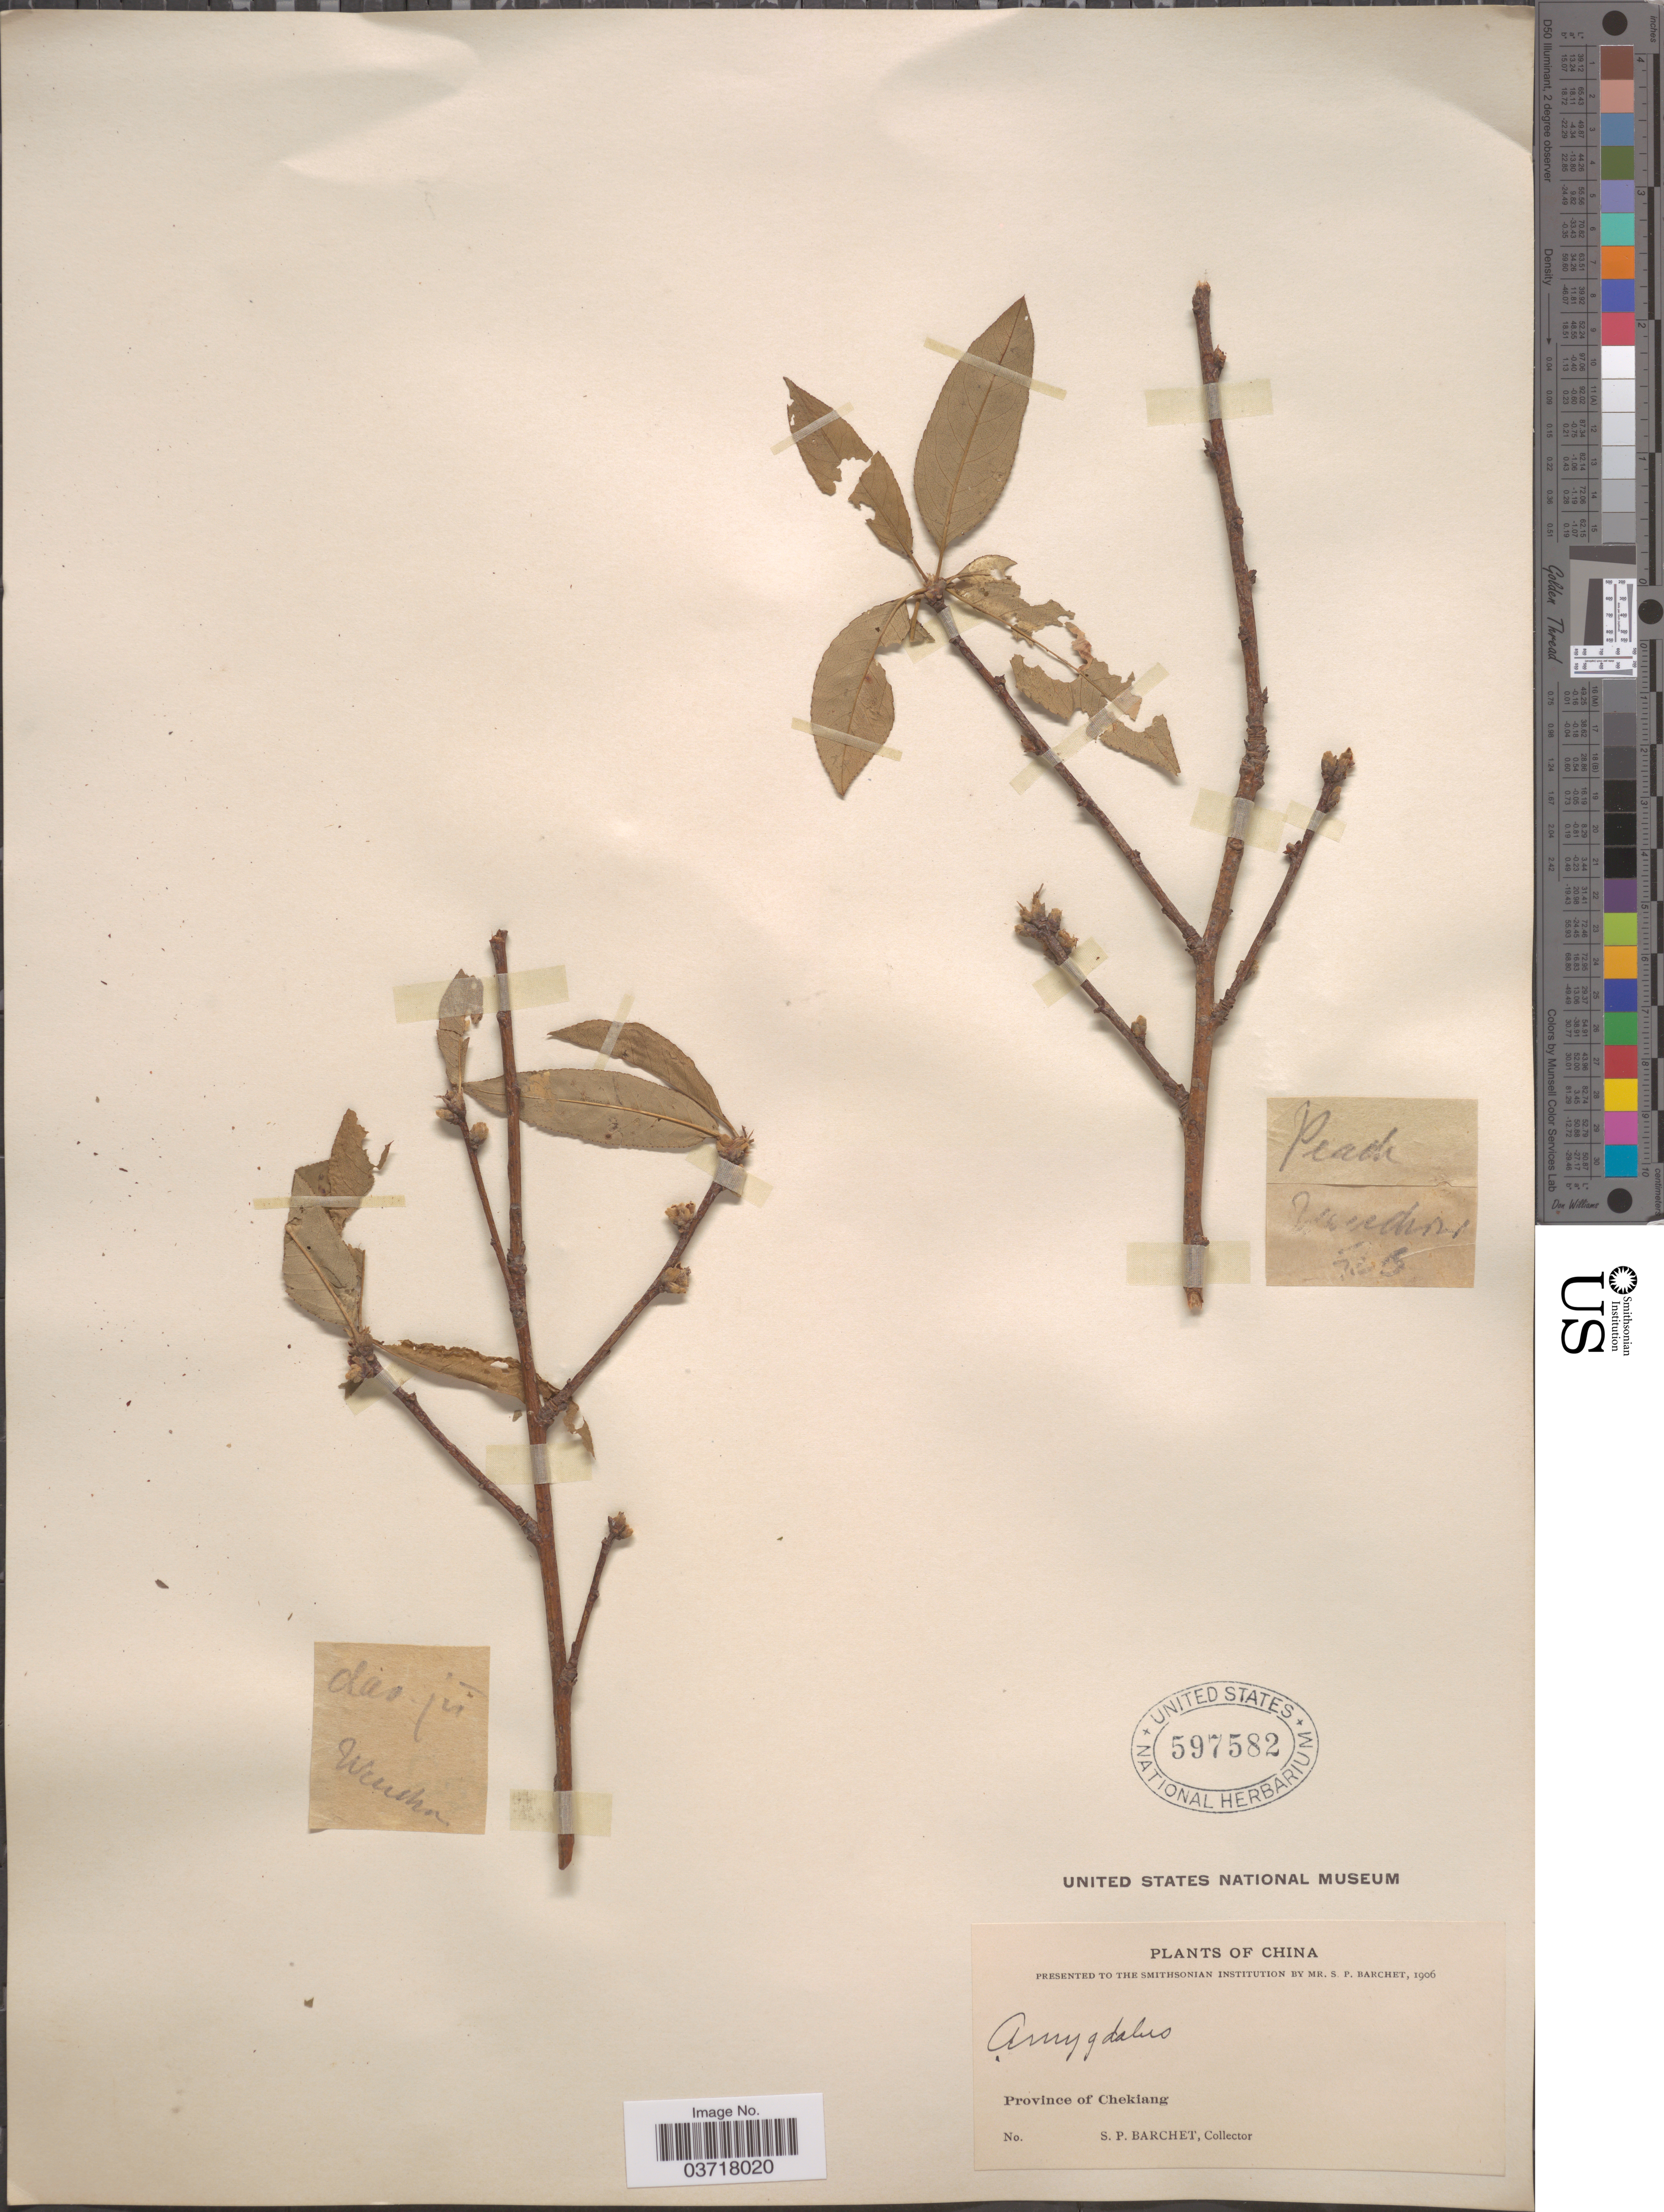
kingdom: Plantae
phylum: Tracheophyta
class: Magnoliopsida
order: Rosales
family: Rosaceae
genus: Prunus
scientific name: Prunus persica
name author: (L.) Batsch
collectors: S. P. Barchet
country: China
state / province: Zhejiang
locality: Province of Chekiang.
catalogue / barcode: US 597582